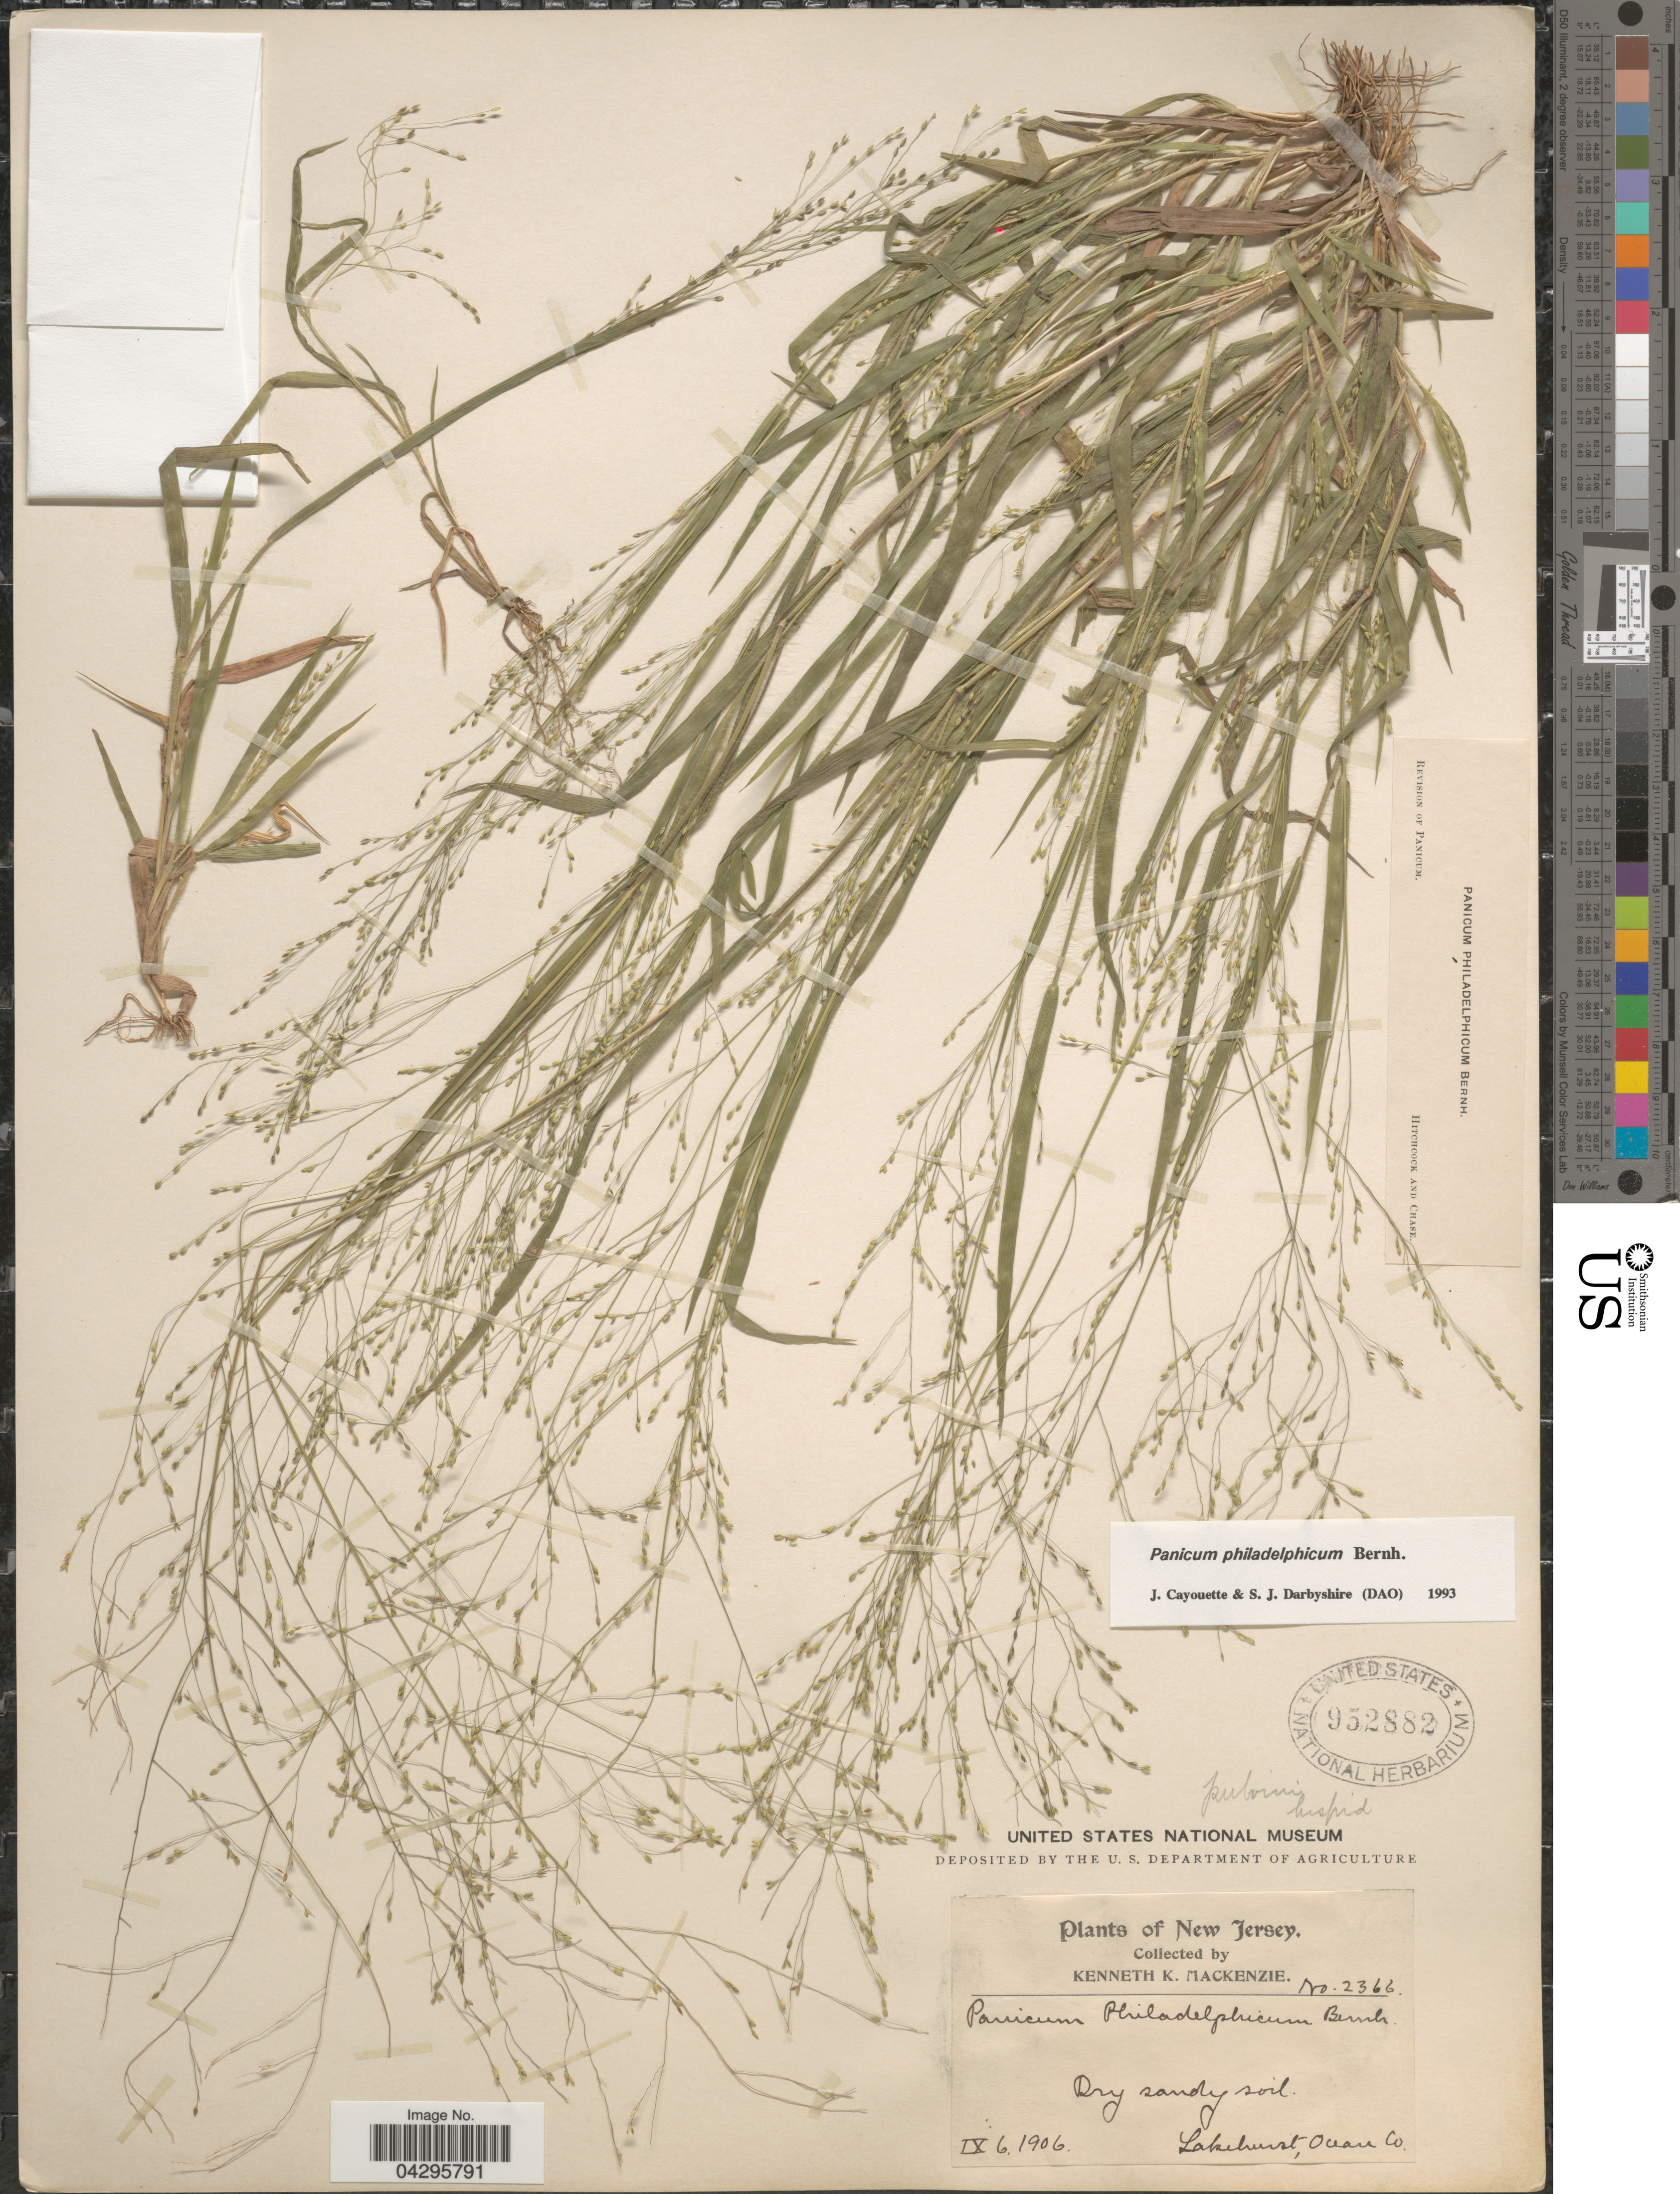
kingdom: Plantae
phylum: Tracheophyta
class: Liliopsida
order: Poales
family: Poaceae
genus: Panicum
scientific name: Panicum philadelphicum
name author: Bernh. ex Trin.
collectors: K. K. Mackenzie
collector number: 2366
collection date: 1906-09-06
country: United States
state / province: New Jersey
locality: Dry sandy soil. Lakehurst, Ocean Co.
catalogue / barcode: US 952882